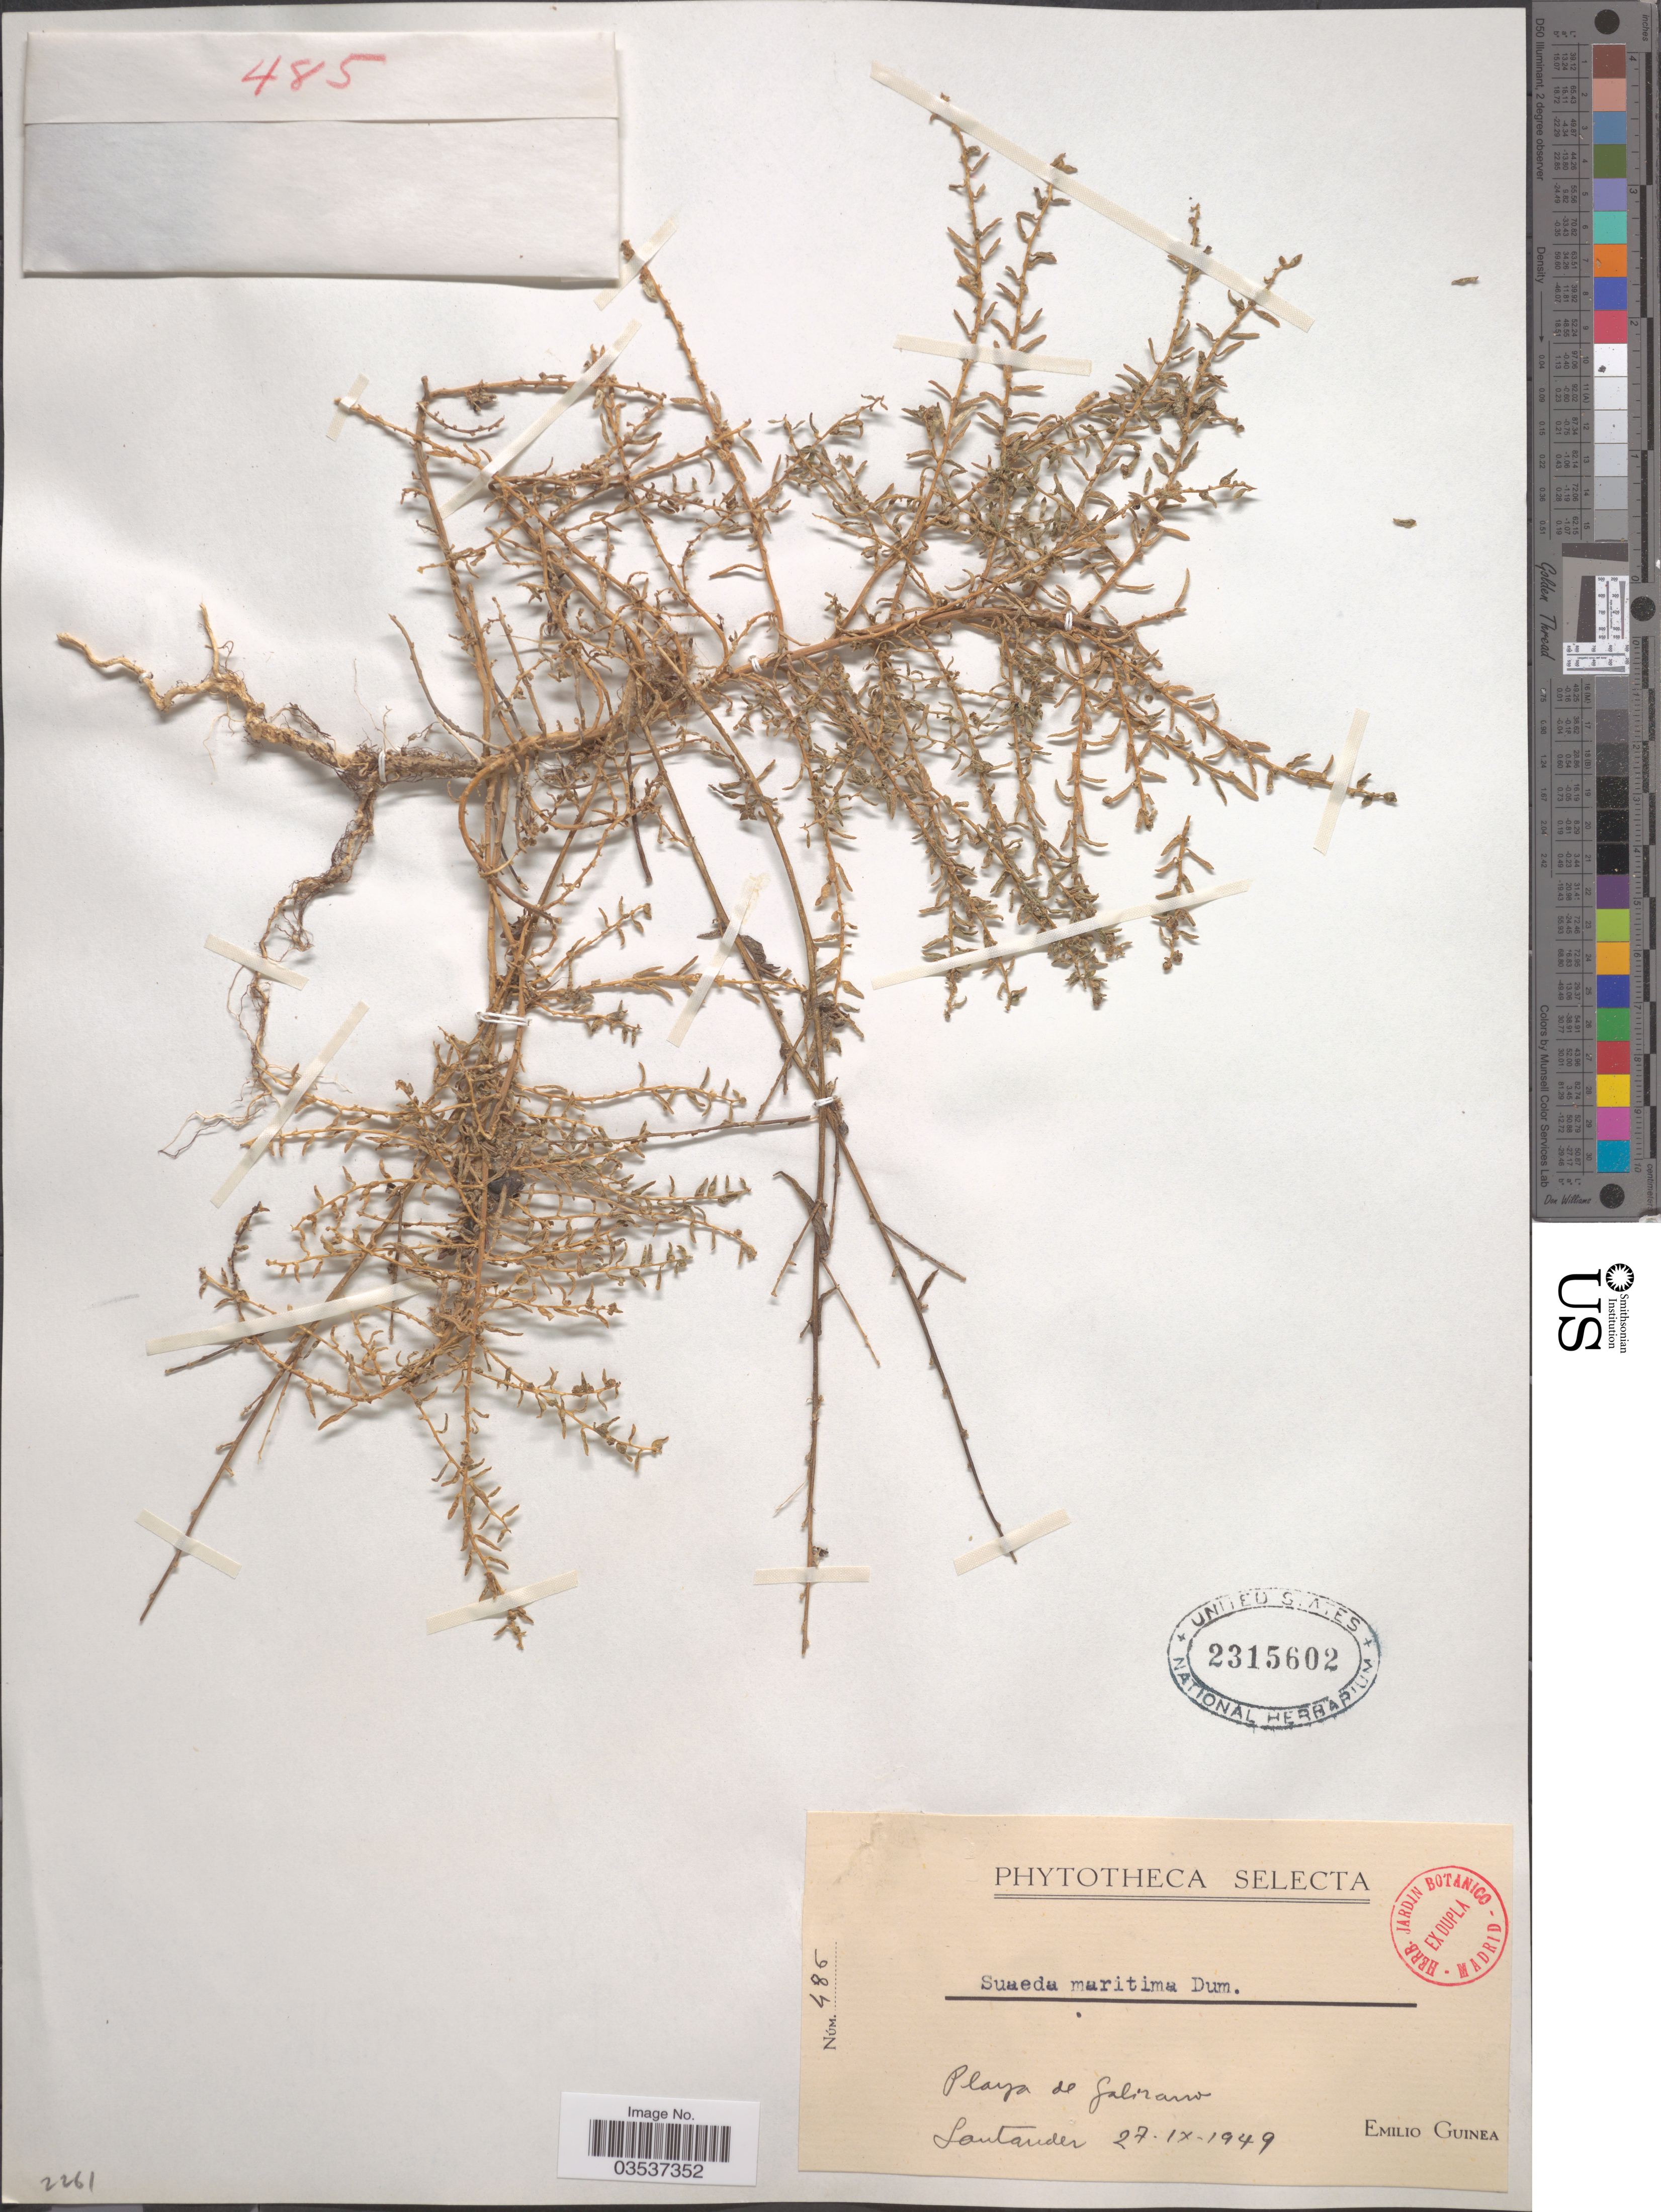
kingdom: Plantae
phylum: Tracheophyta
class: Magnoliopsida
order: Caryophyllales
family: Amaranthaceae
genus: Suaeda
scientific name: Suaeda maritima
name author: (L.) Dumort.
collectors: E. Guinea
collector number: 486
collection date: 1949-09-27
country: Spain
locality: Playa de Galizano.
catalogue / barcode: US 2315602